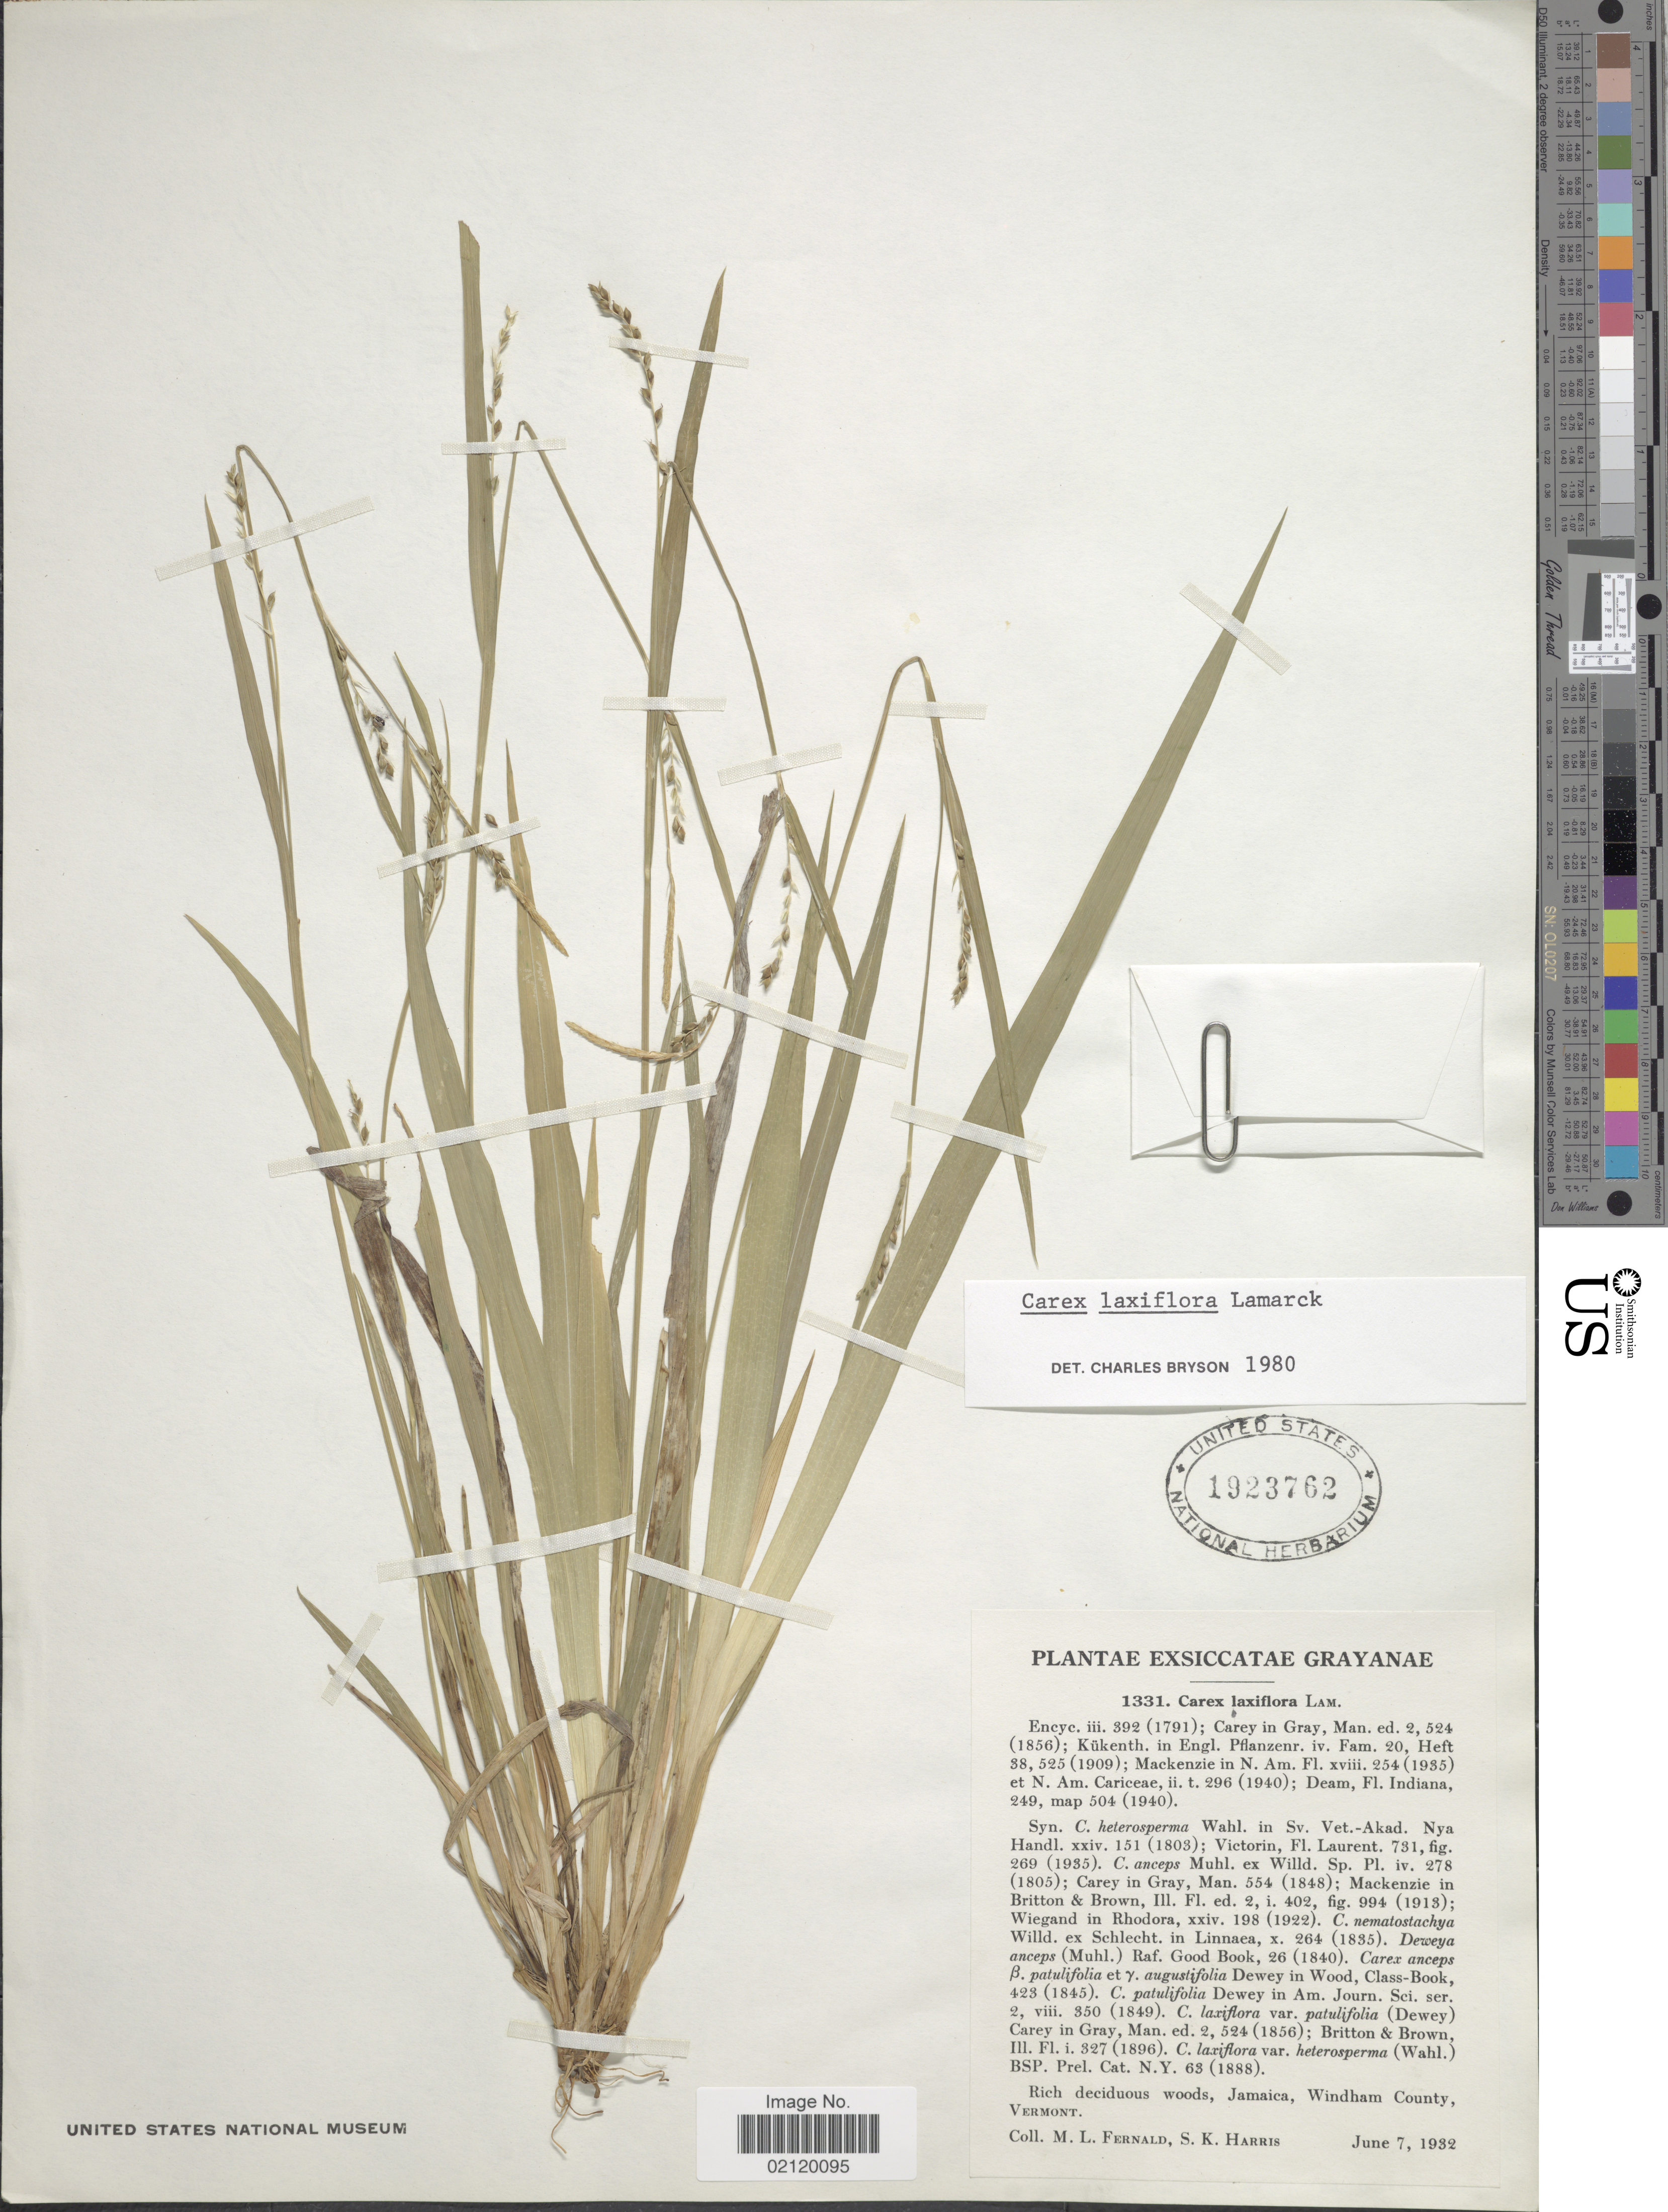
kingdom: Plantae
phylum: Tracheophyta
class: Liliopsida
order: Poales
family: Cyperaceae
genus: Carex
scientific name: Carex laxiflora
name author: Lam.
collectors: M. L. Fernald & S. K. Harris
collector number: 1331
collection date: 1932-06-07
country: United States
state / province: Vermont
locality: Grayanae. Jamaica, Windham County.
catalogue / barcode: US 1923762